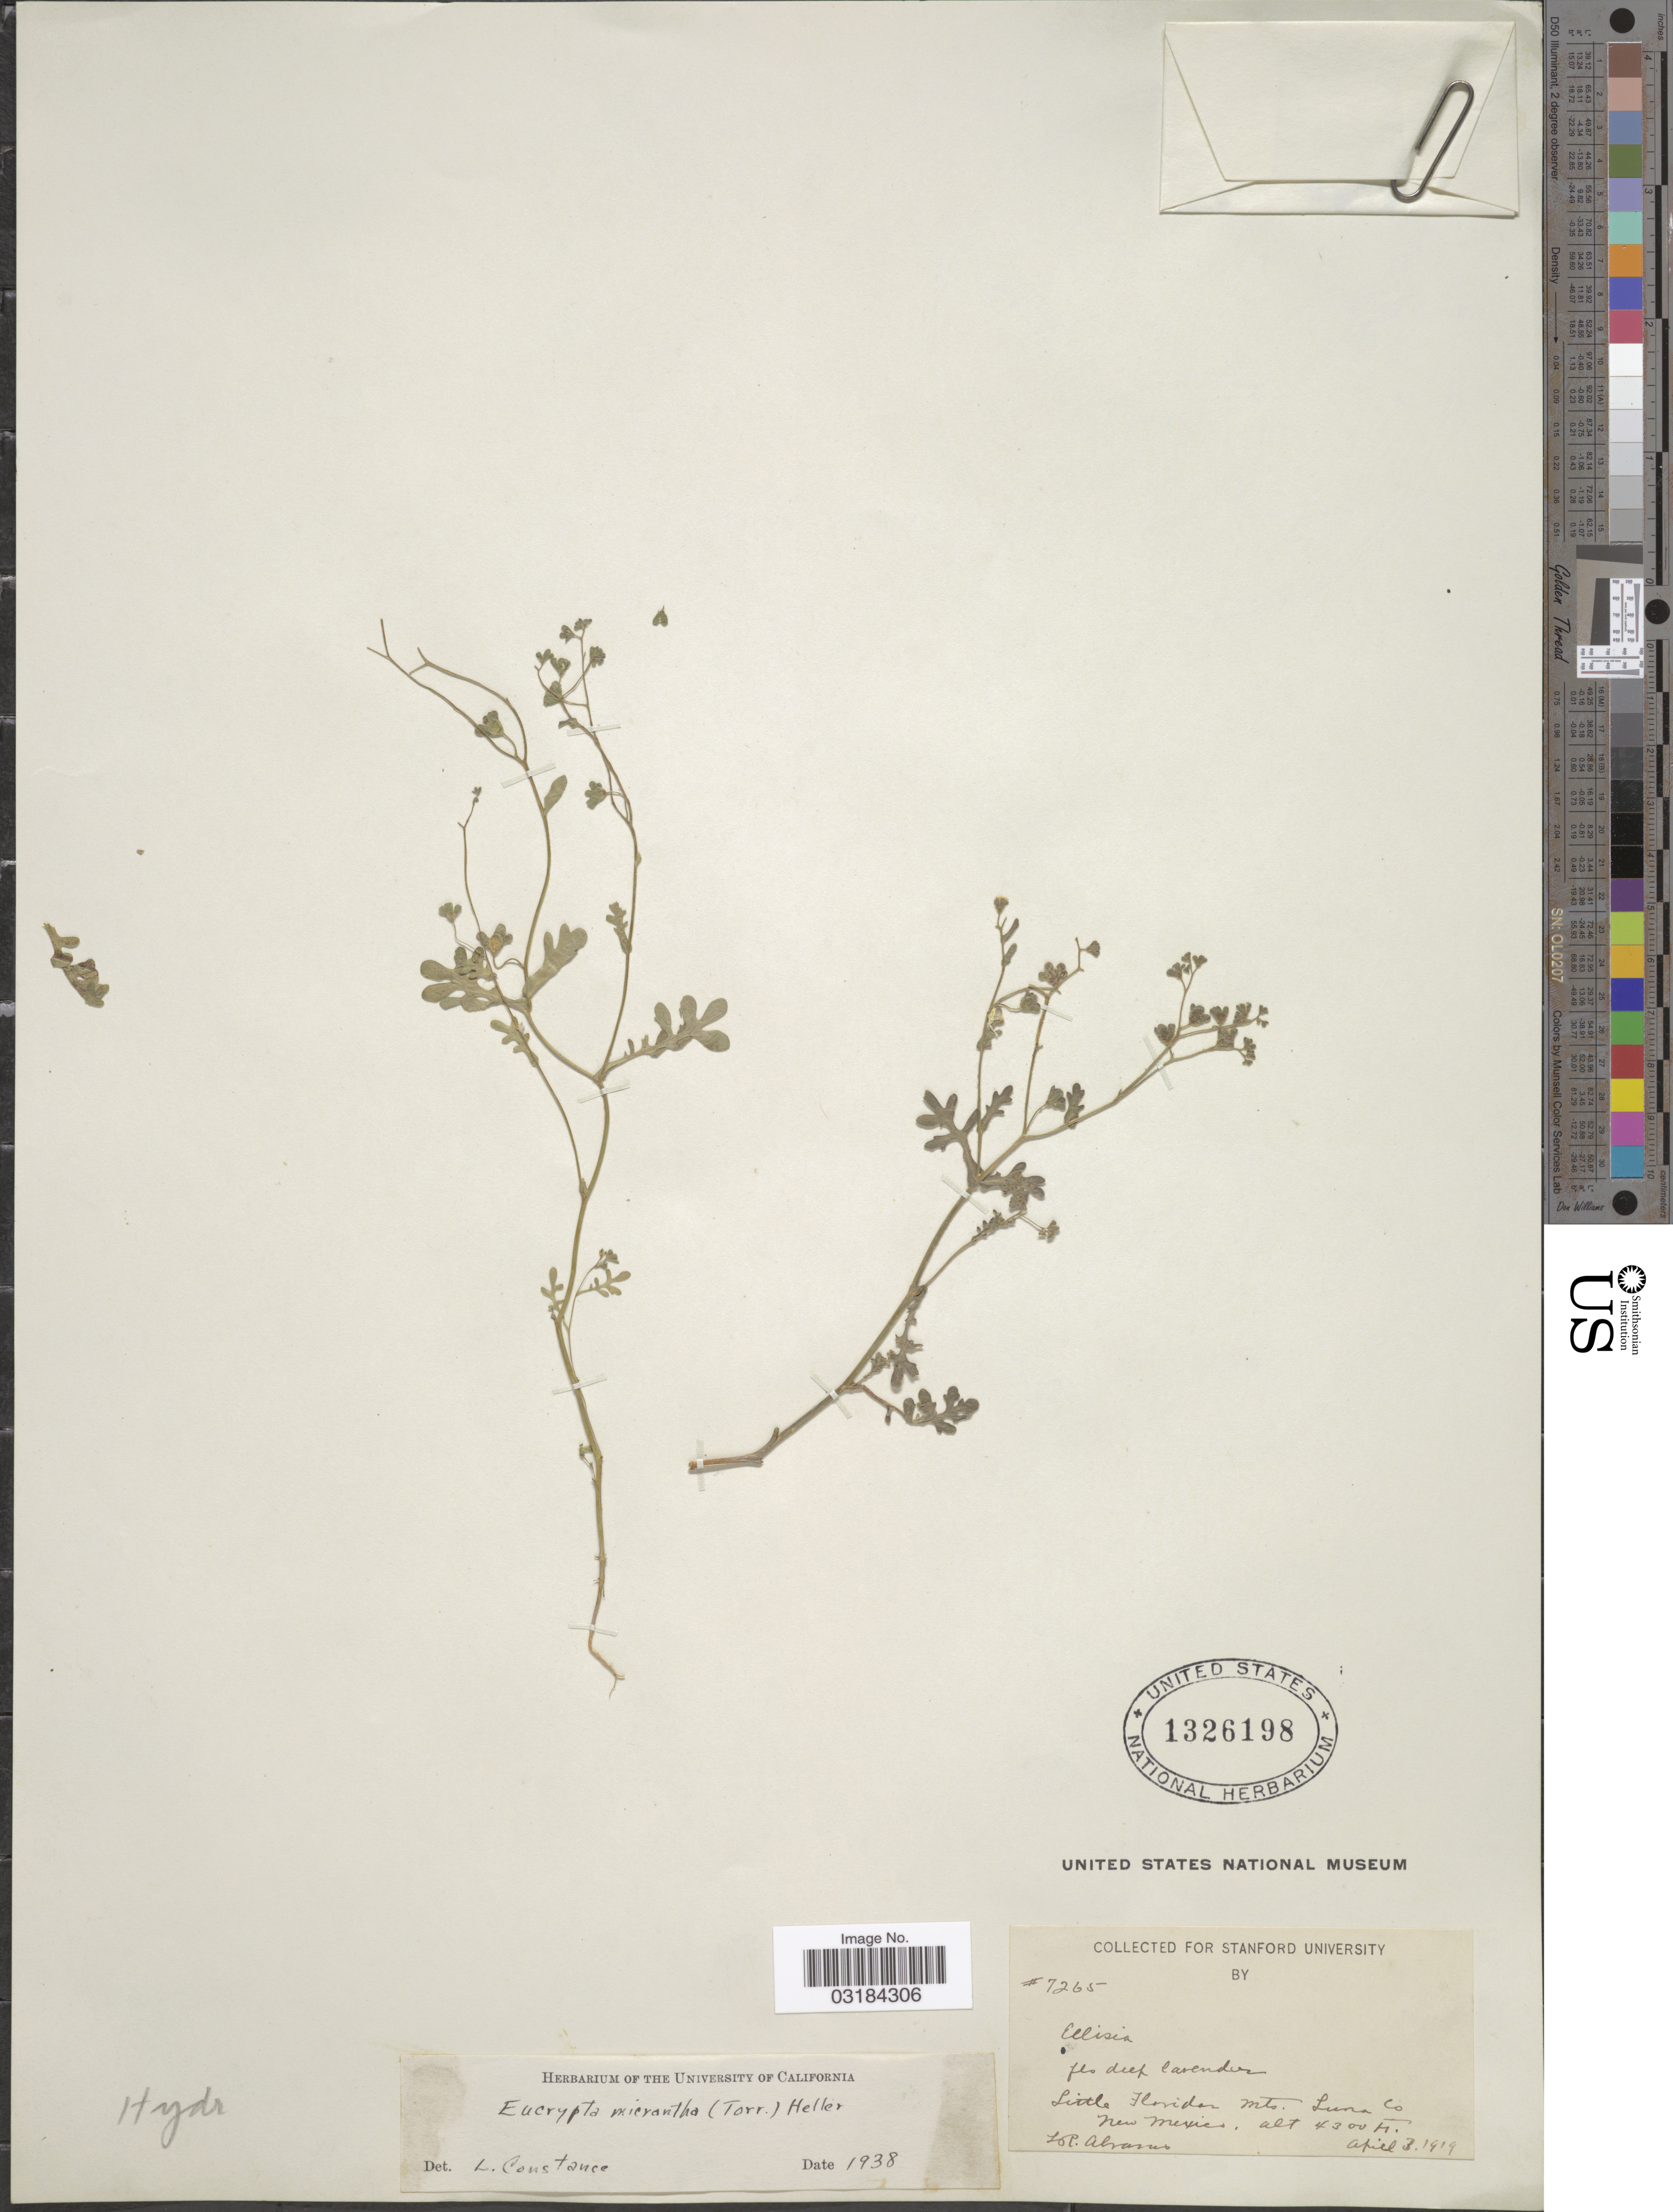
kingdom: Plantae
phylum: Tracheophyta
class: Magnoliopsida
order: Boraginales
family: Hydrophyllaceae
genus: Eucrypta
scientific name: Eucrypta micrantha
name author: (Torr.) A. Heller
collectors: L. Abrams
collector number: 7265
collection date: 1919-04-03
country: United States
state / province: New Mexico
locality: Little Florida Mts. Luna Co.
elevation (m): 1311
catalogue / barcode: US 1326198